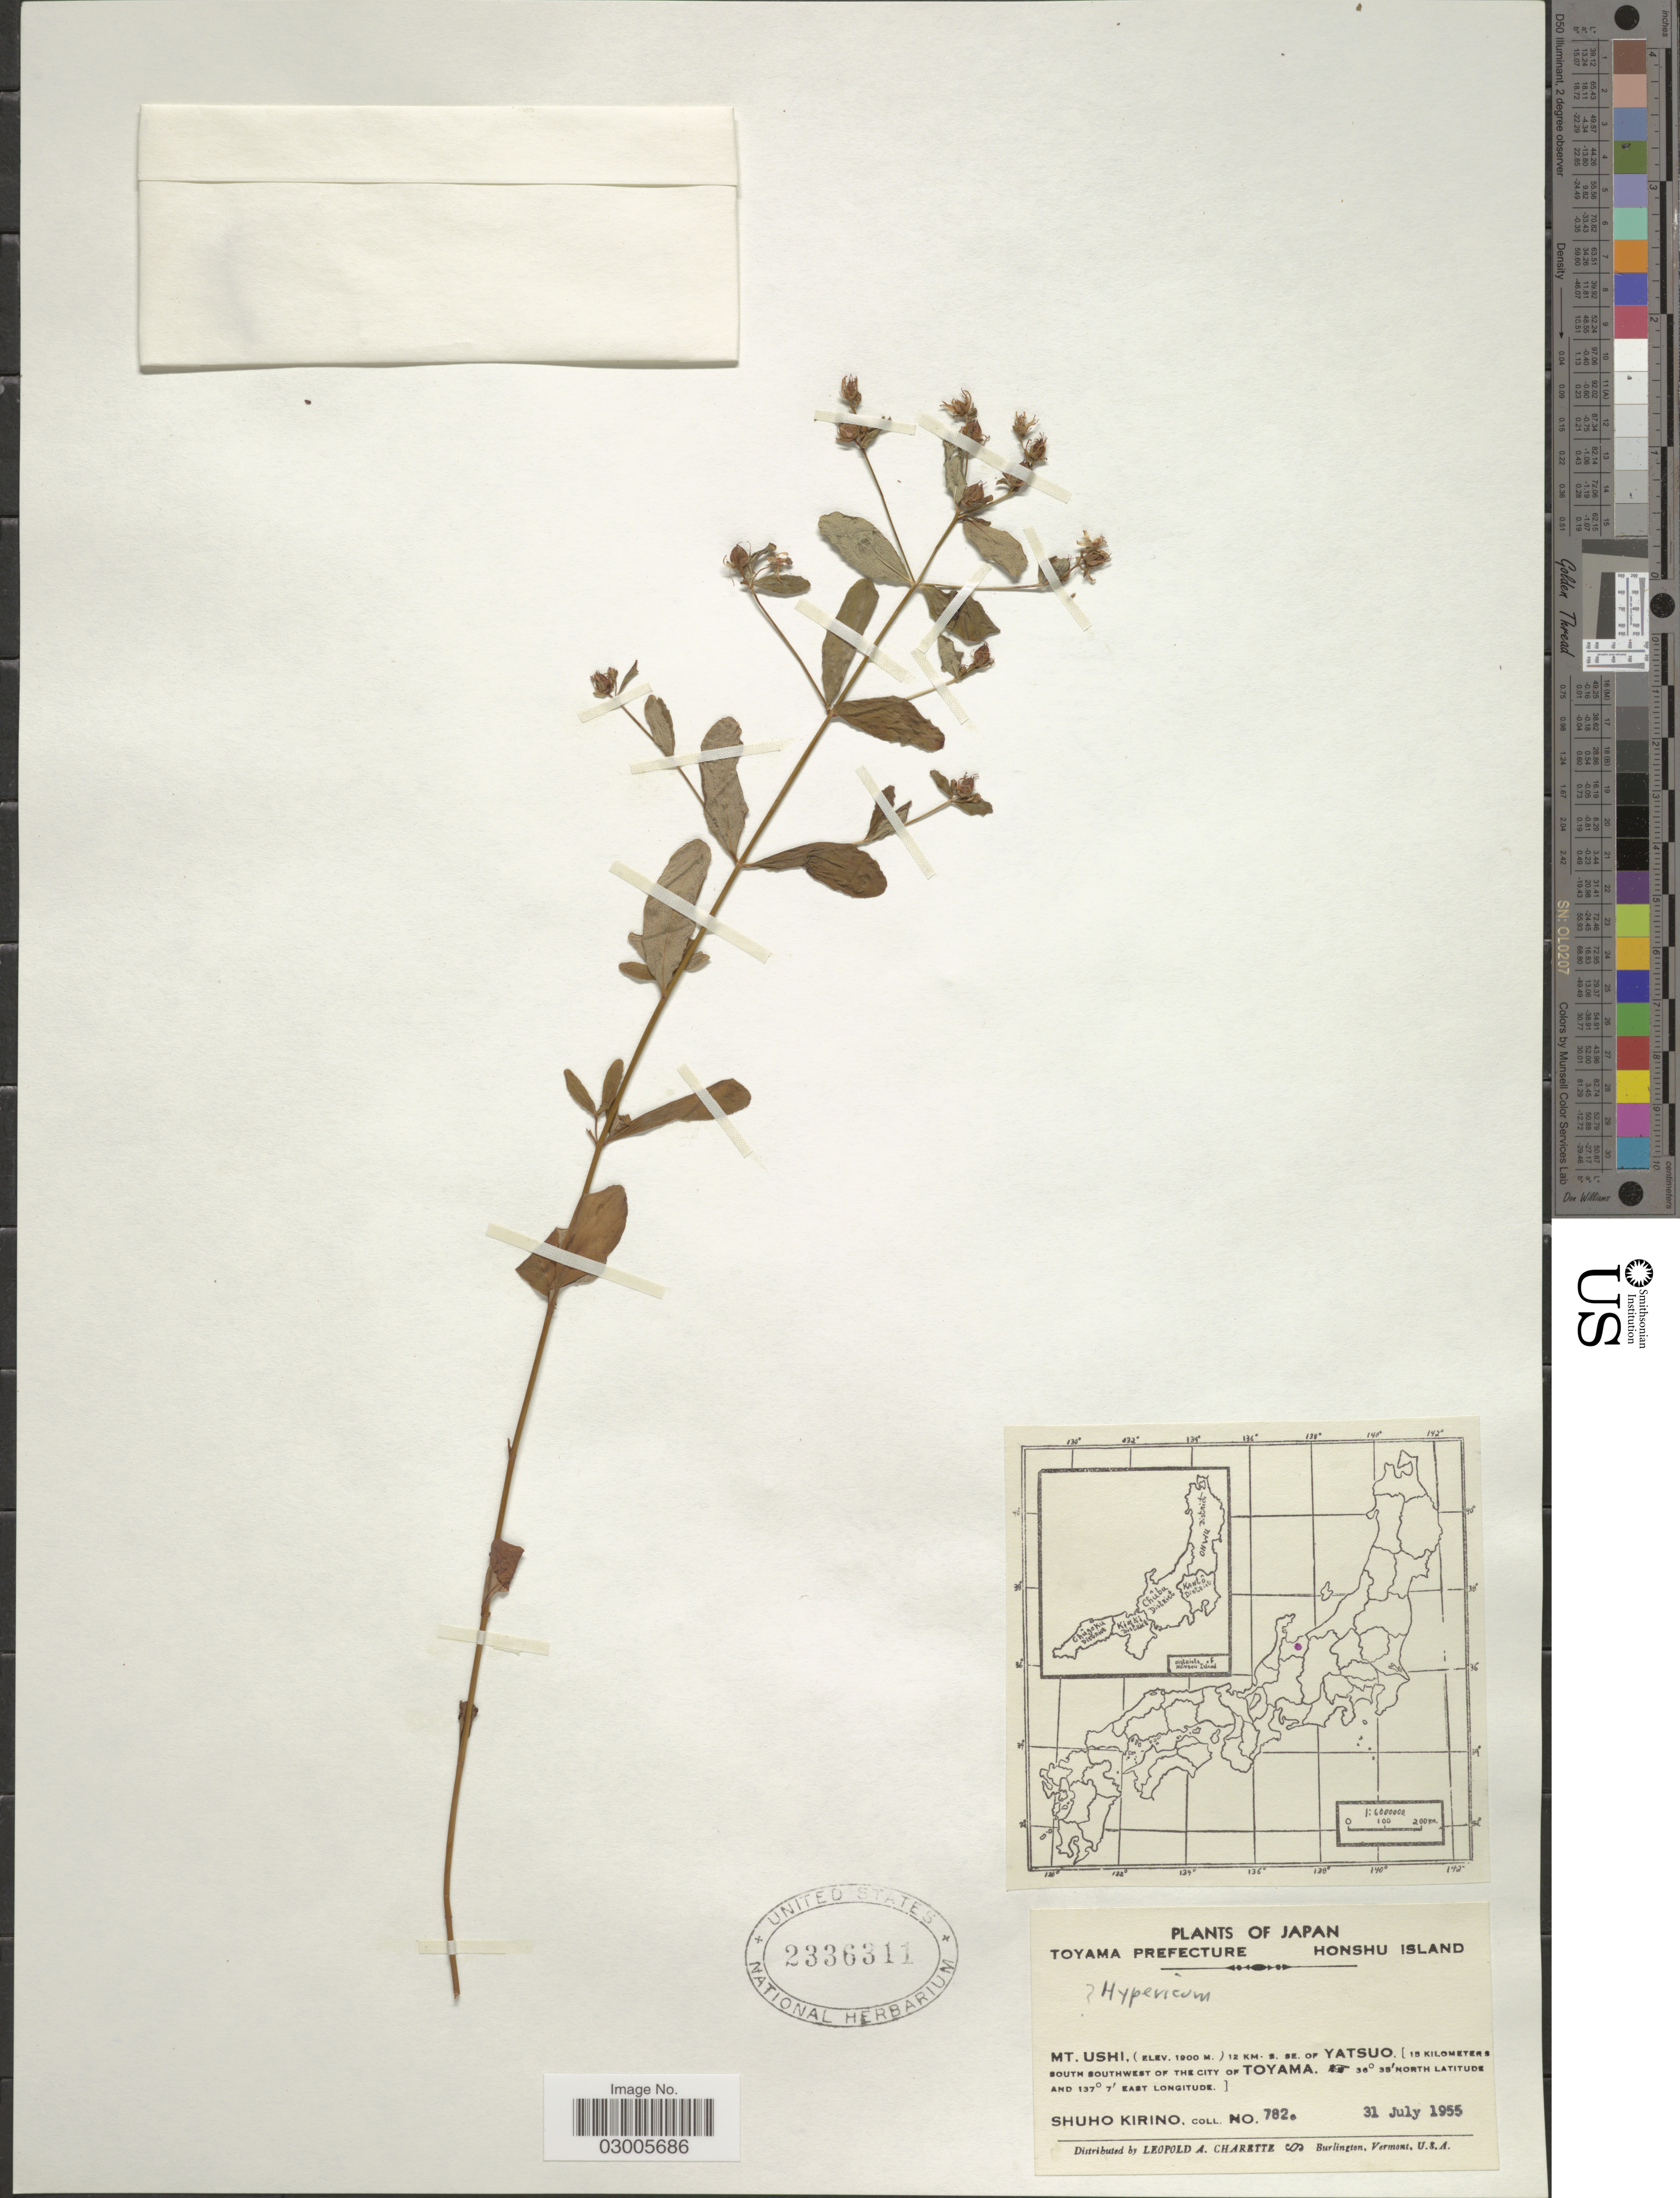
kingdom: Plantae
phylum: Tracheophyta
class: Magnoliopsida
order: Malpighiales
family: Hypericaceae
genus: Hypericum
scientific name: Hypericum sp.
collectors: S. Kirino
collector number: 782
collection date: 1955-07-31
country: Japan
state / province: Toyama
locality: Toyama Prefecture, Honshu Island, Mt. Ushi 12 km. s. se. of Yatsuo [15 kilometers south southwest of the city of Toyama].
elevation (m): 1900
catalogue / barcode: US 2336311